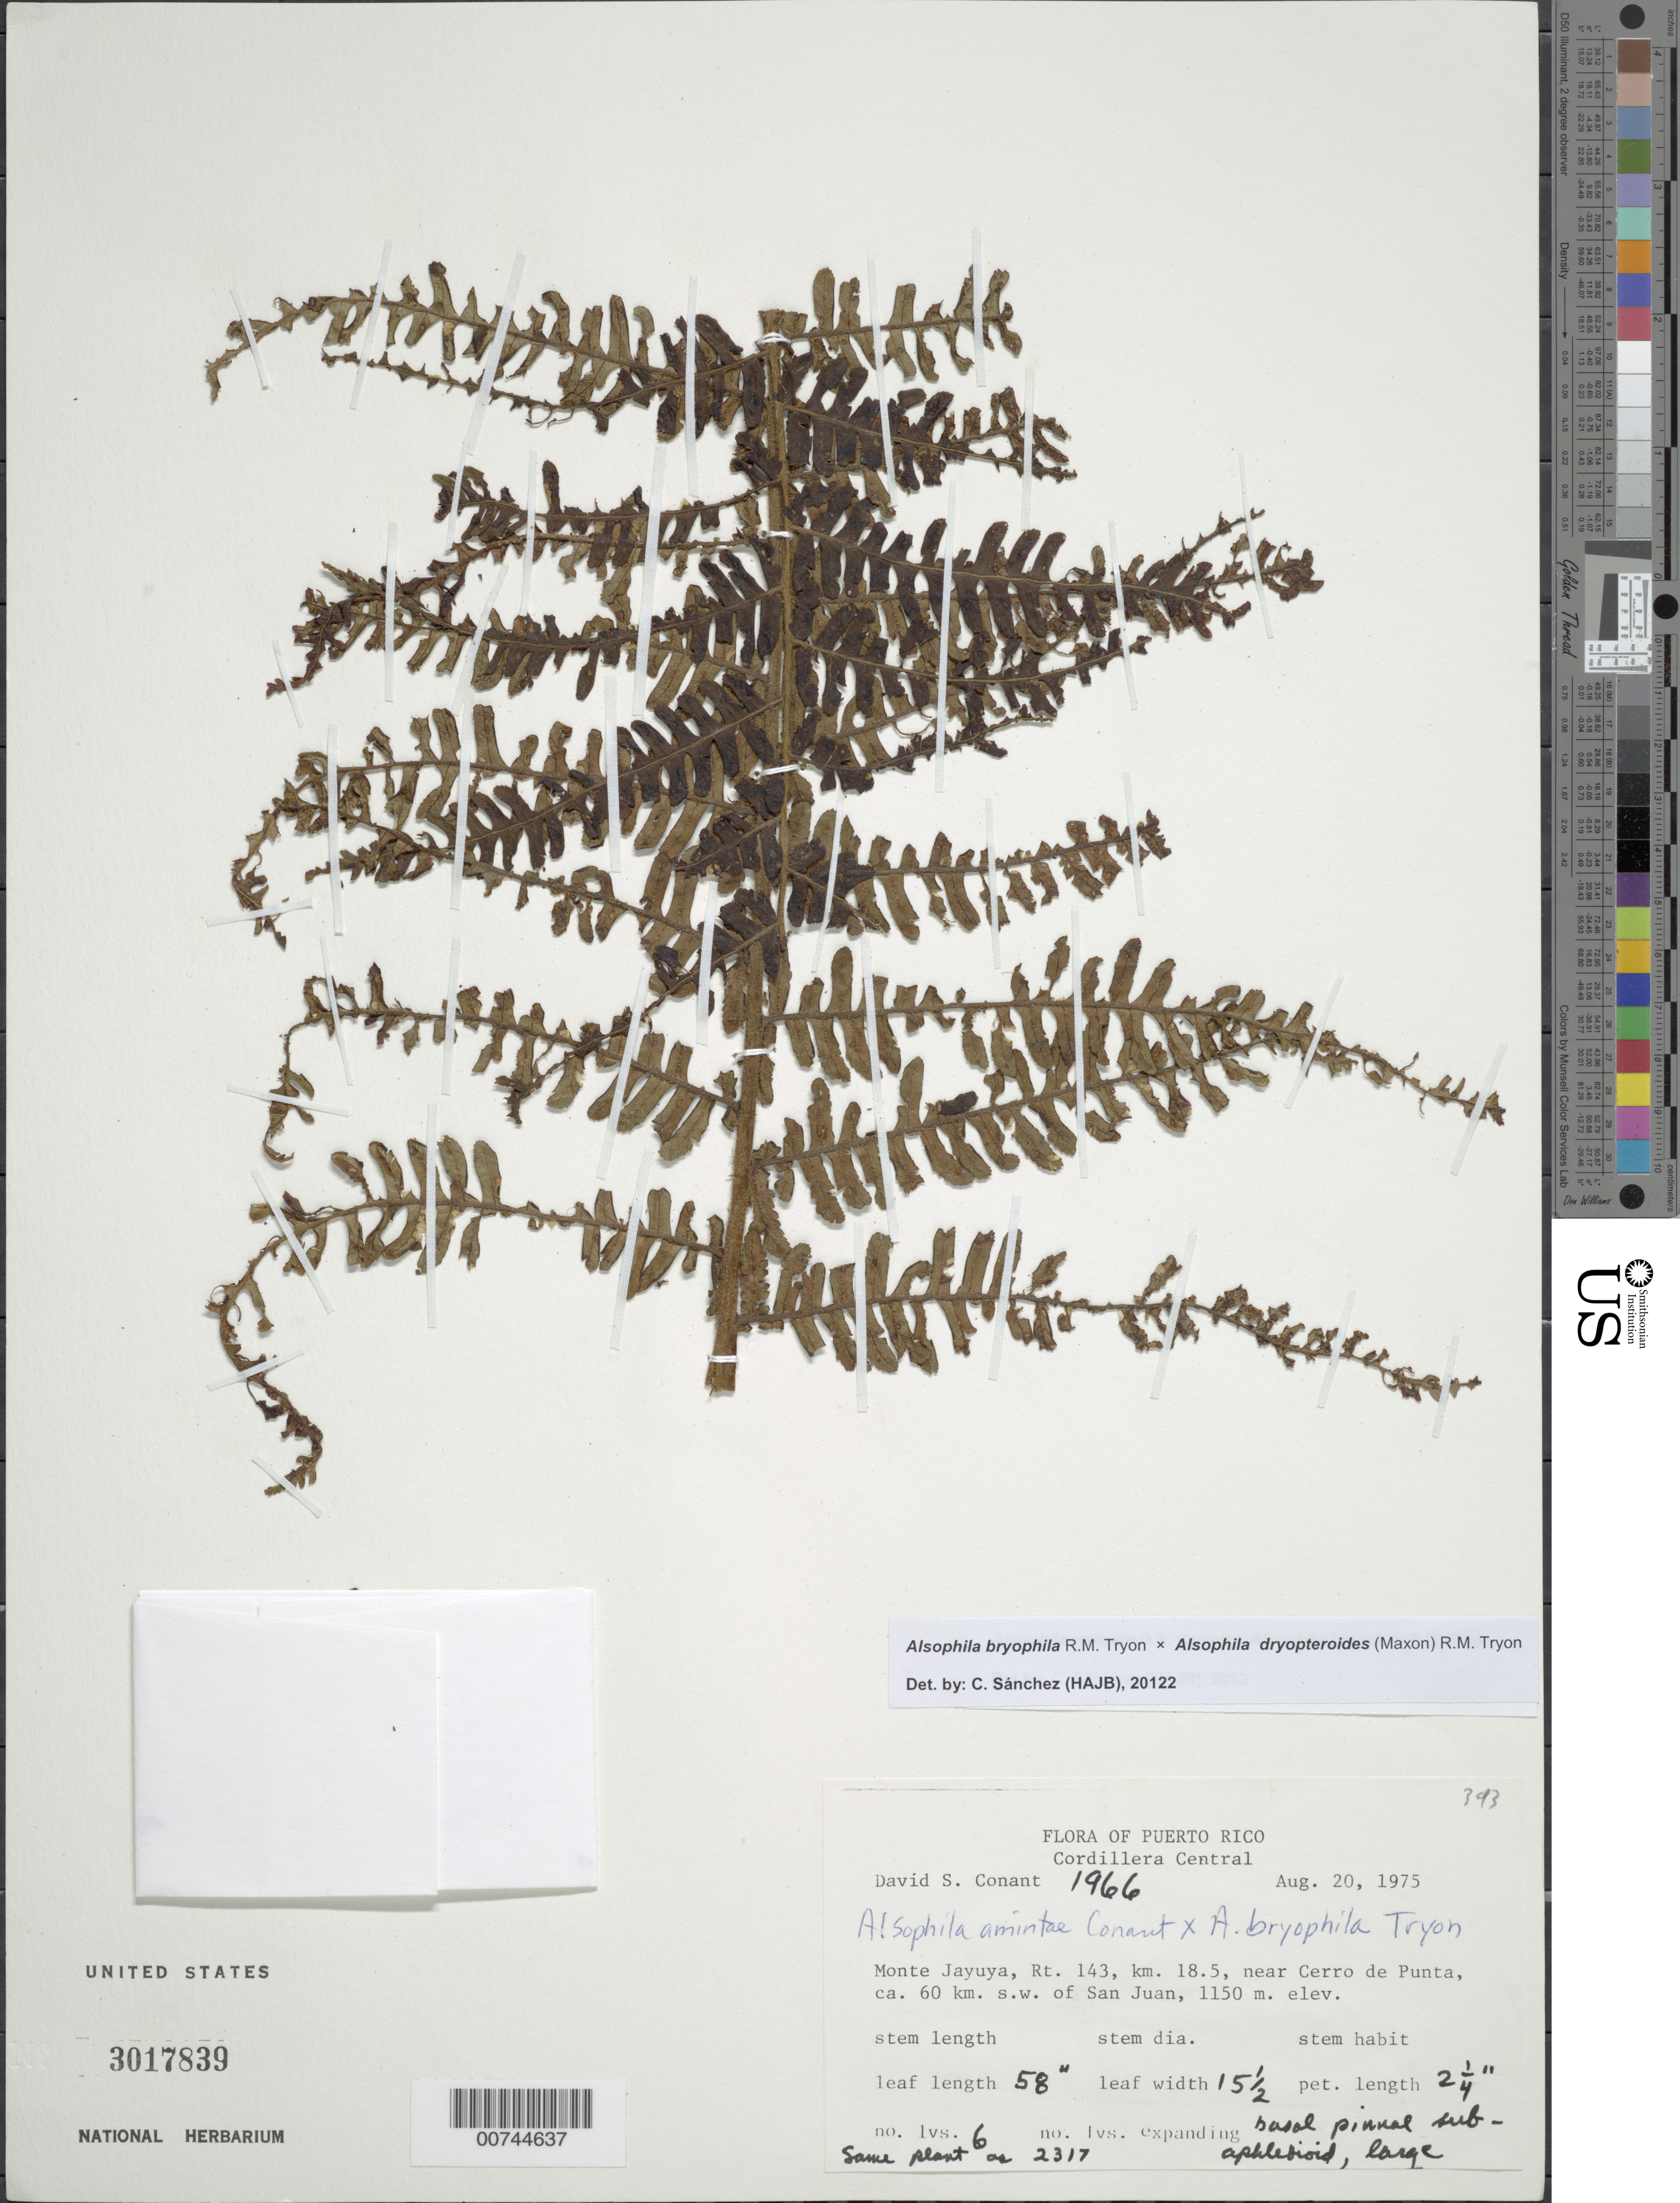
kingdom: Plantae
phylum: Tracheophyta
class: Polypodiopsida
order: Cyatheales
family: Cyatheaceae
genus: Alsophila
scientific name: Alsophila bryophila x A. dryopteroides (Maxon) R.M. Tryon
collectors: D. S. Conant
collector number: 1966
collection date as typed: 20 Aug 1975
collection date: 1975-08-20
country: Puerto Rico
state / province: Jayuya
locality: Monte Jayuya, Rt. 143, km 18.5, near Cerro de Punta, ca. 60 km SW of San Juan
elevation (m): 1150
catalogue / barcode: US 3017839